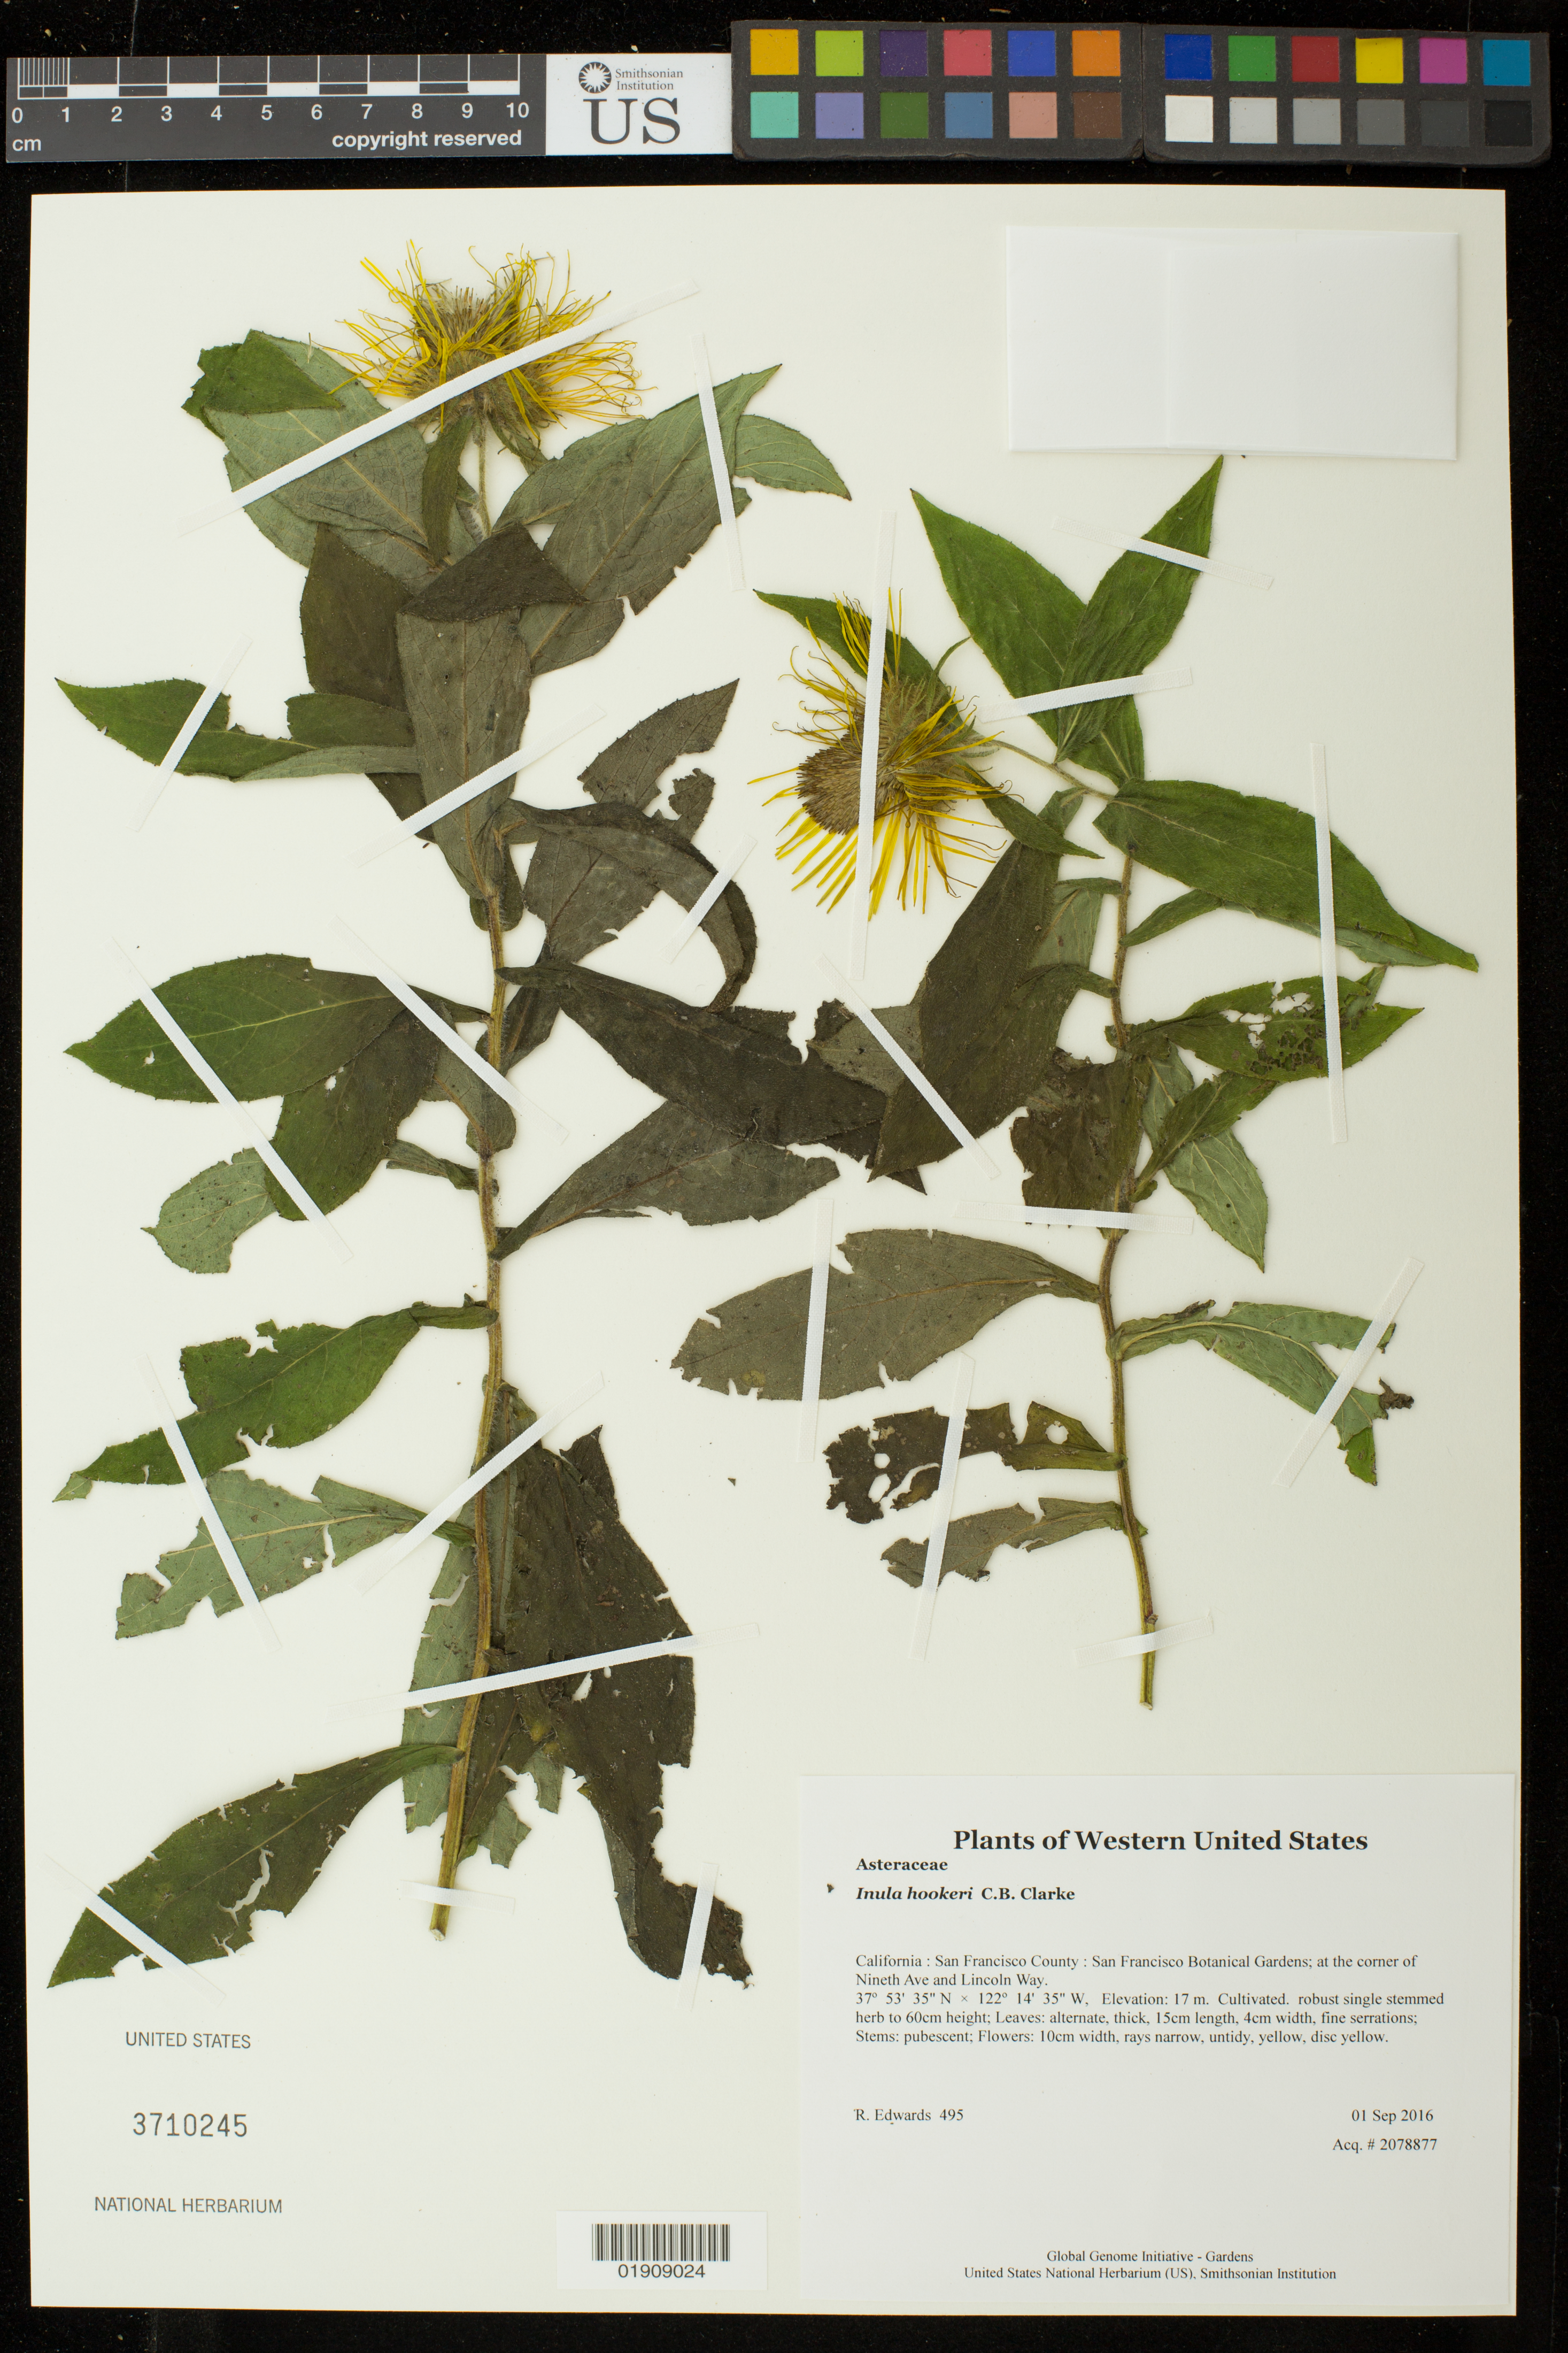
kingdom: Plantae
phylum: Tracheophyta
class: Magnoliopsida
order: Asterales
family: Asteraceae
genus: Inula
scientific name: Inula hookeri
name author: C.B. Clarke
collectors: R.D. Edwards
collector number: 495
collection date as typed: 1 September 2016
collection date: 2016-09-01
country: United States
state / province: California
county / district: San Francisco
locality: San Francisco Botanical Gardens; at the corner of Ninth Ave and Lincoln Way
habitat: Cultivated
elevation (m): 16.9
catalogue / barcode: US 3710245